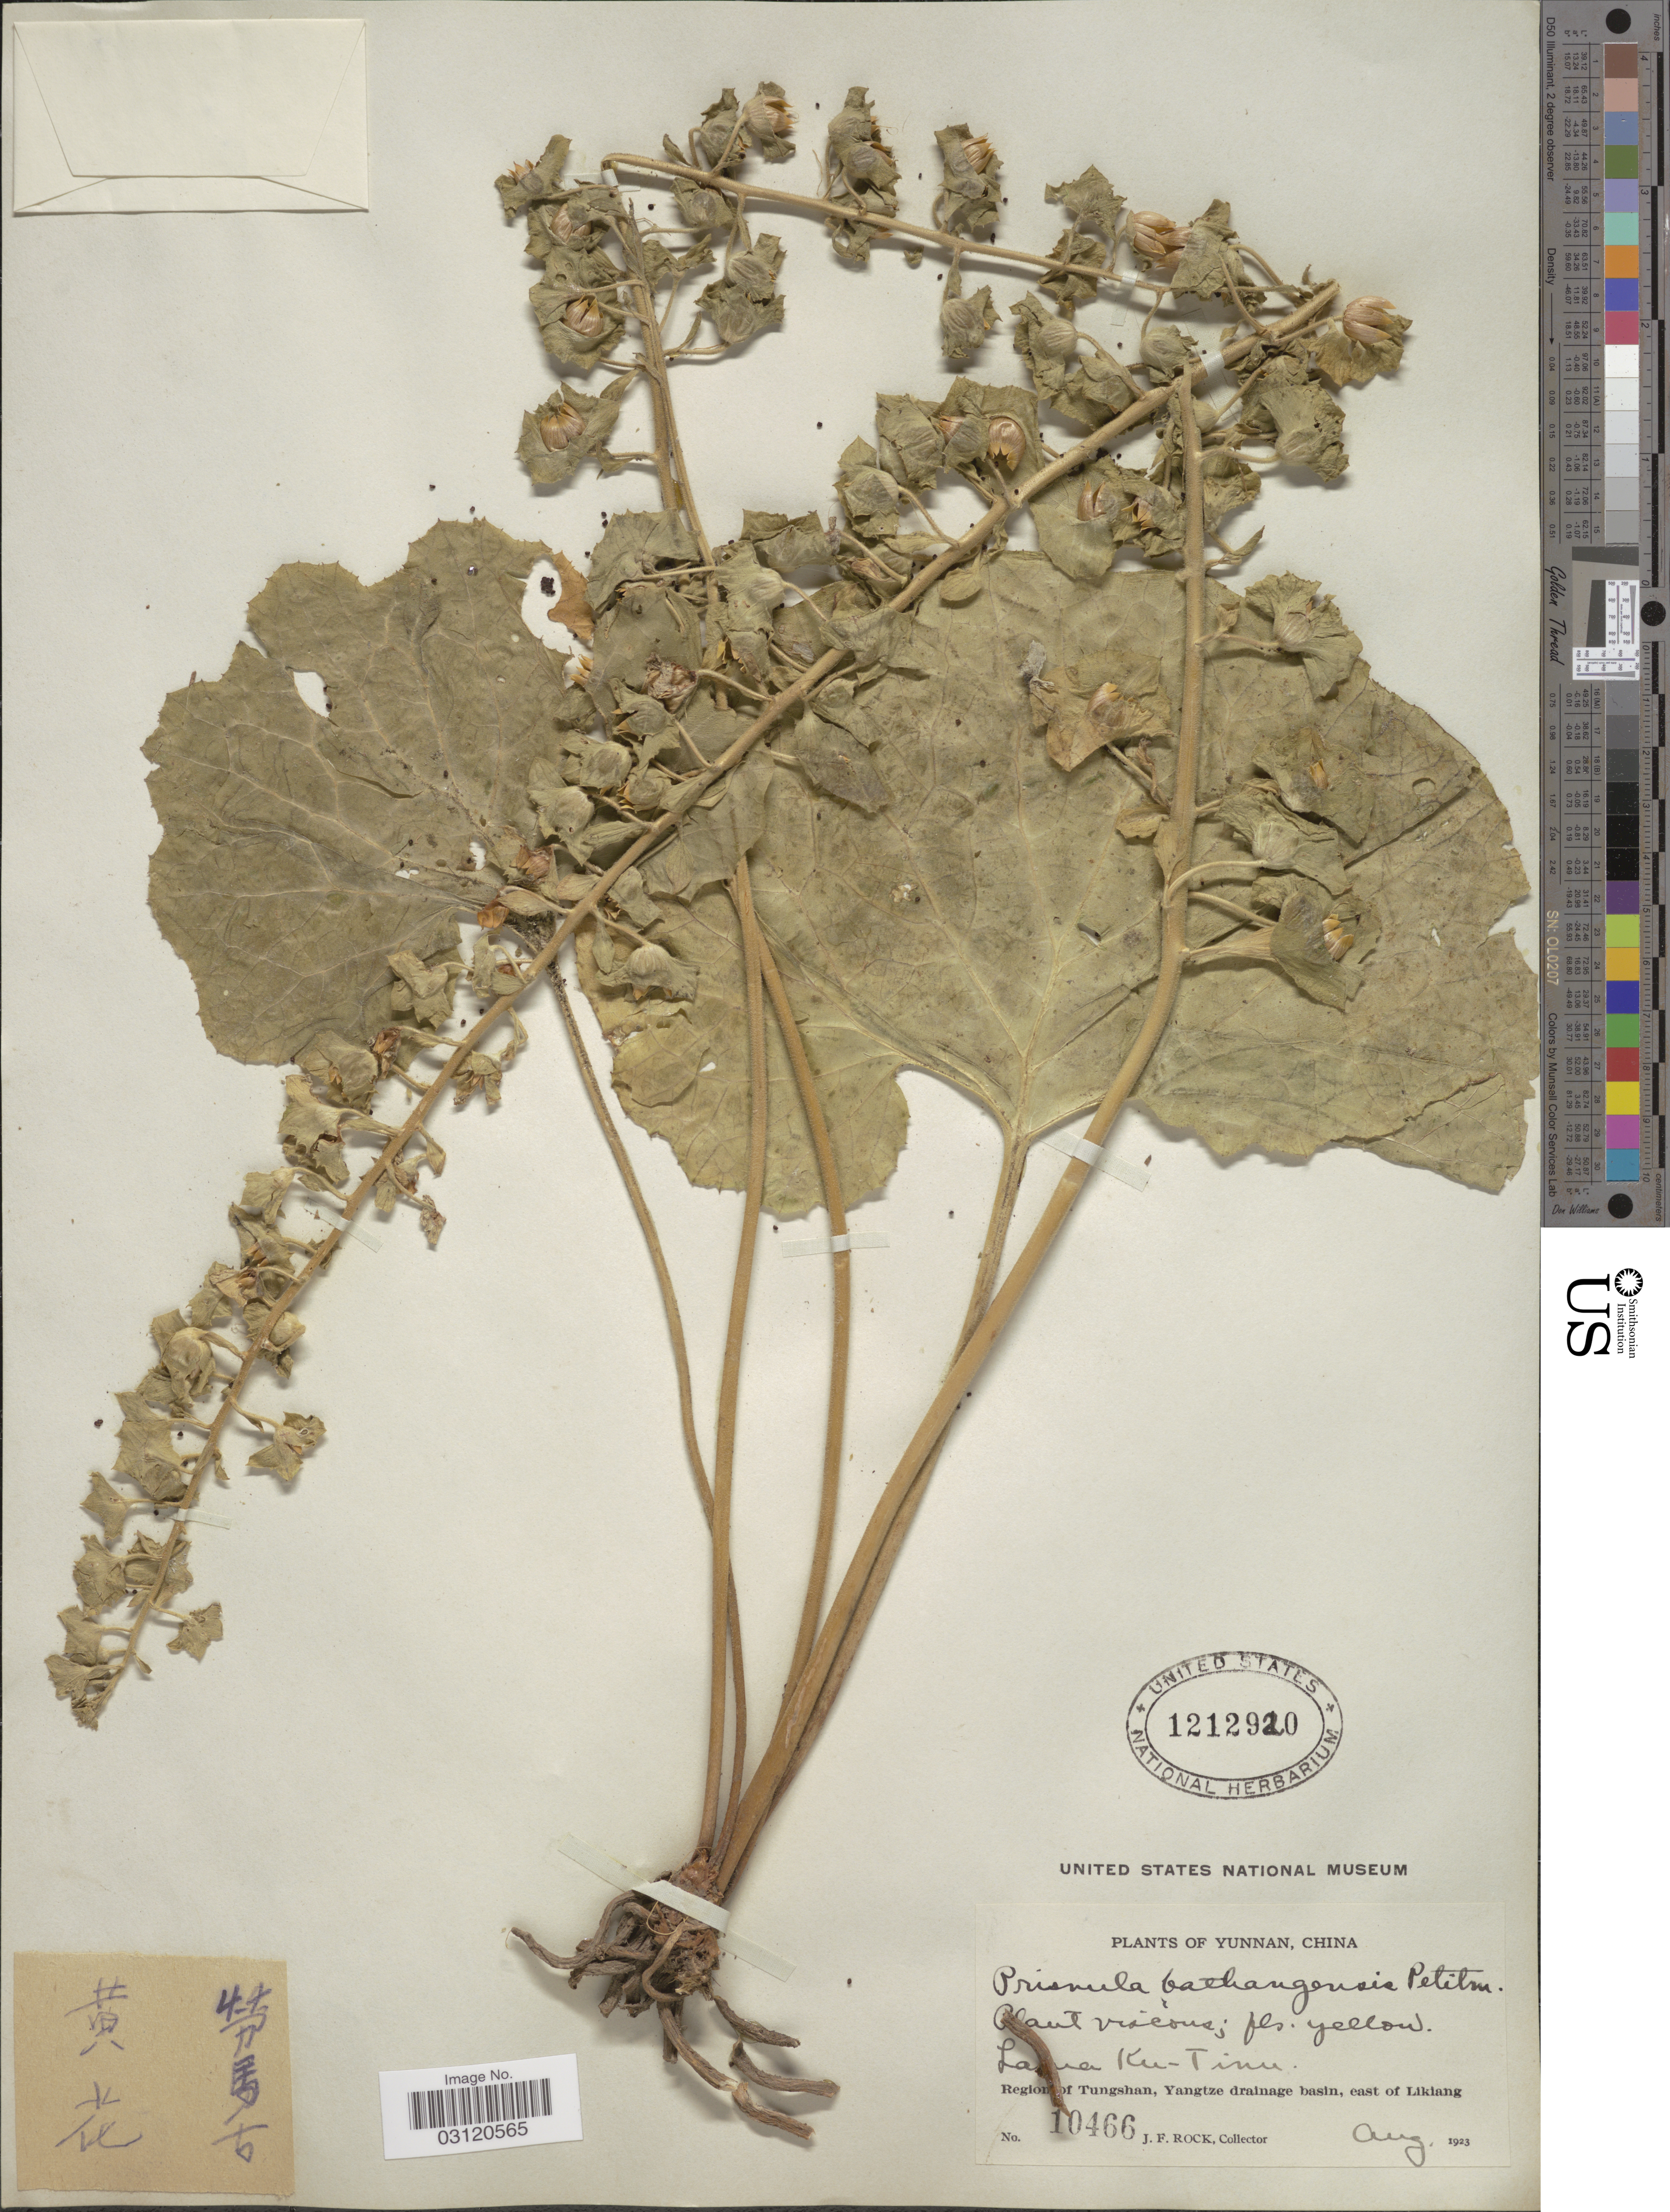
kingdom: Plantae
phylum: Tracheophyta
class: Magnoliopsida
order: Ericales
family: Primulaceae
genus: Primula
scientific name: Primula bathangensis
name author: Petitm.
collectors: J. Rock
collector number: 10466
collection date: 1923-08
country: China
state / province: Yunnan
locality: La [illegible text] Ku-Tinu, Region of Tungshan, Yangtze drainage basin, east of Likiang.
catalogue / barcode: US 1212920